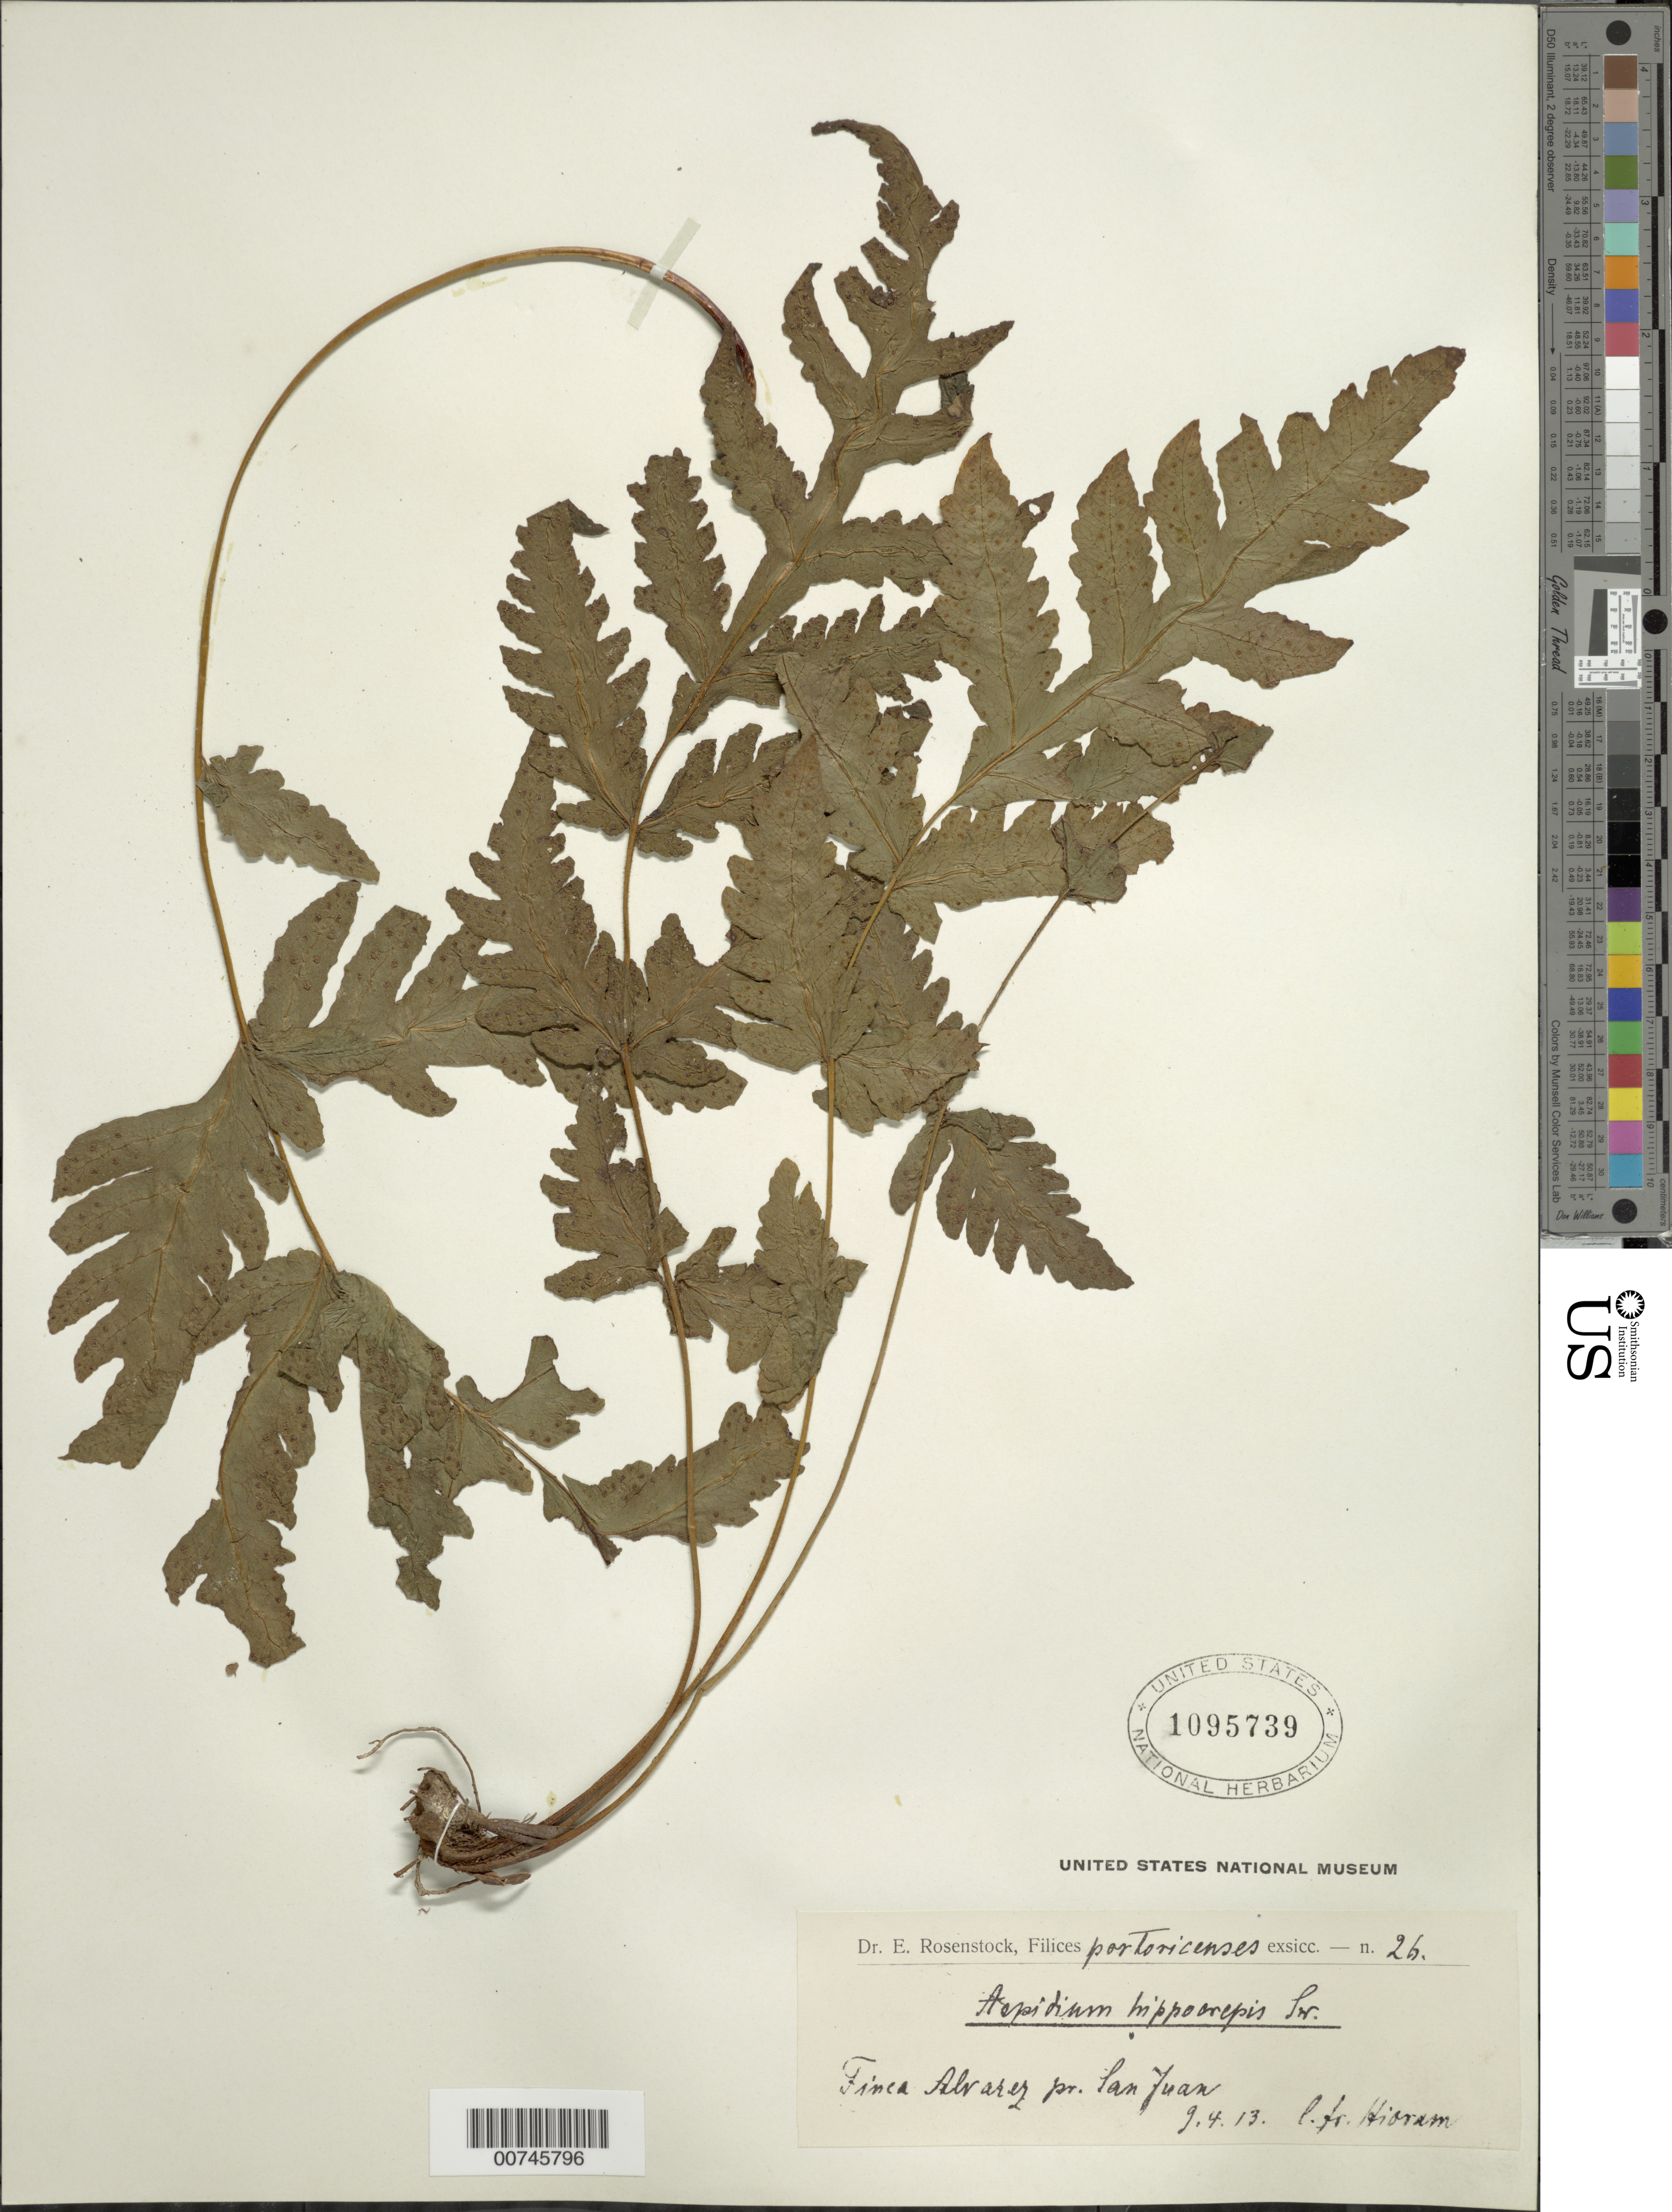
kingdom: Plantae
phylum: Tracheophyta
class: Polypodiopsida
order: Polypodiales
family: Tectariaceae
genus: Tectaria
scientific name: Tectaria cicutaria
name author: (L.) Copel.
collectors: Bro. Hioram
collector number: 26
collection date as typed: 04 Sep 1913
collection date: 1913-09-04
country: Puerto Rico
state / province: San Juan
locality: Finca Alvarez pr. San Juan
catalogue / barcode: US 1095739